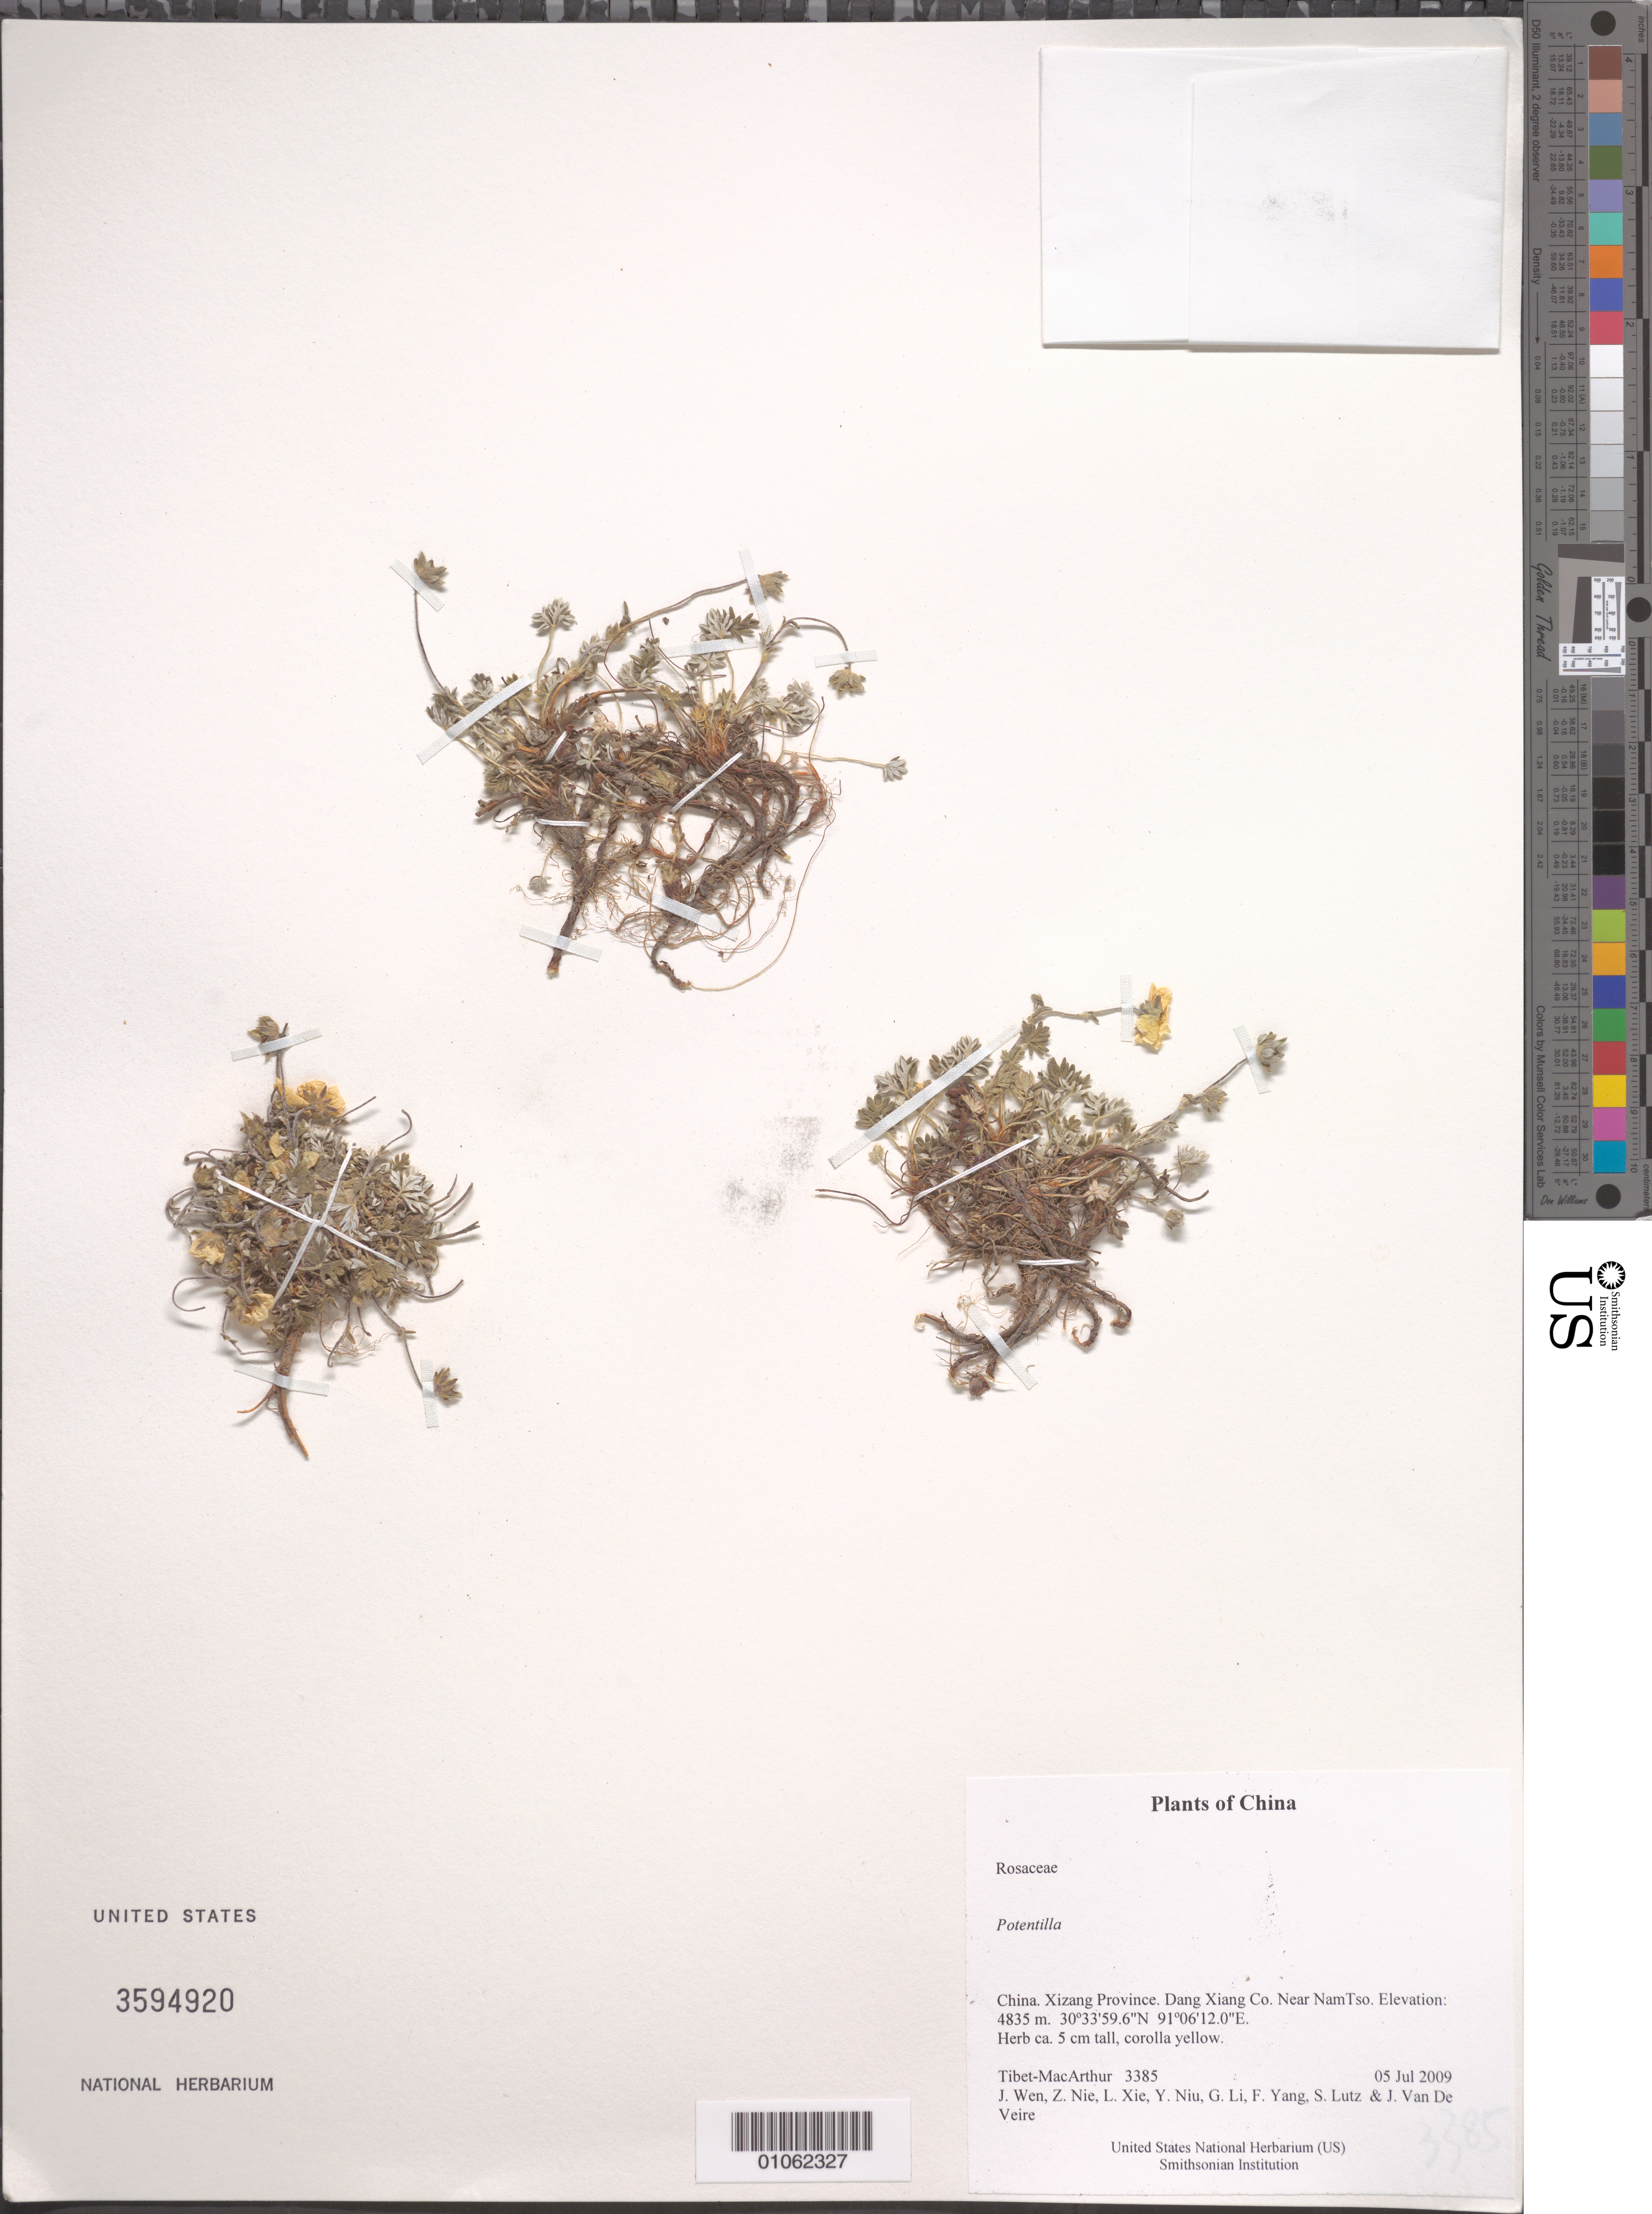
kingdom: Plantae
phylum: Tracheophyta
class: Magnoliopsida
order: Rosales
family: Rosaceae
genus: Potentilla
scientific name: Potentilla sp.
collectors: Tibet-MacArthur, J. Wen, Z. Nie, L. Xie, Y. Niu, G. Li, F. Yang, S. Lutz & J. Van De Veire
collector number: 3385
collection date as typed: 05 Jul 2009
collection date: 2009-07-05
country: China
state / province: Xizang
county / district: Dang Xiang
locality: Near NamTso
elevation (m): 4835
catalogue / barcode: US 3594920